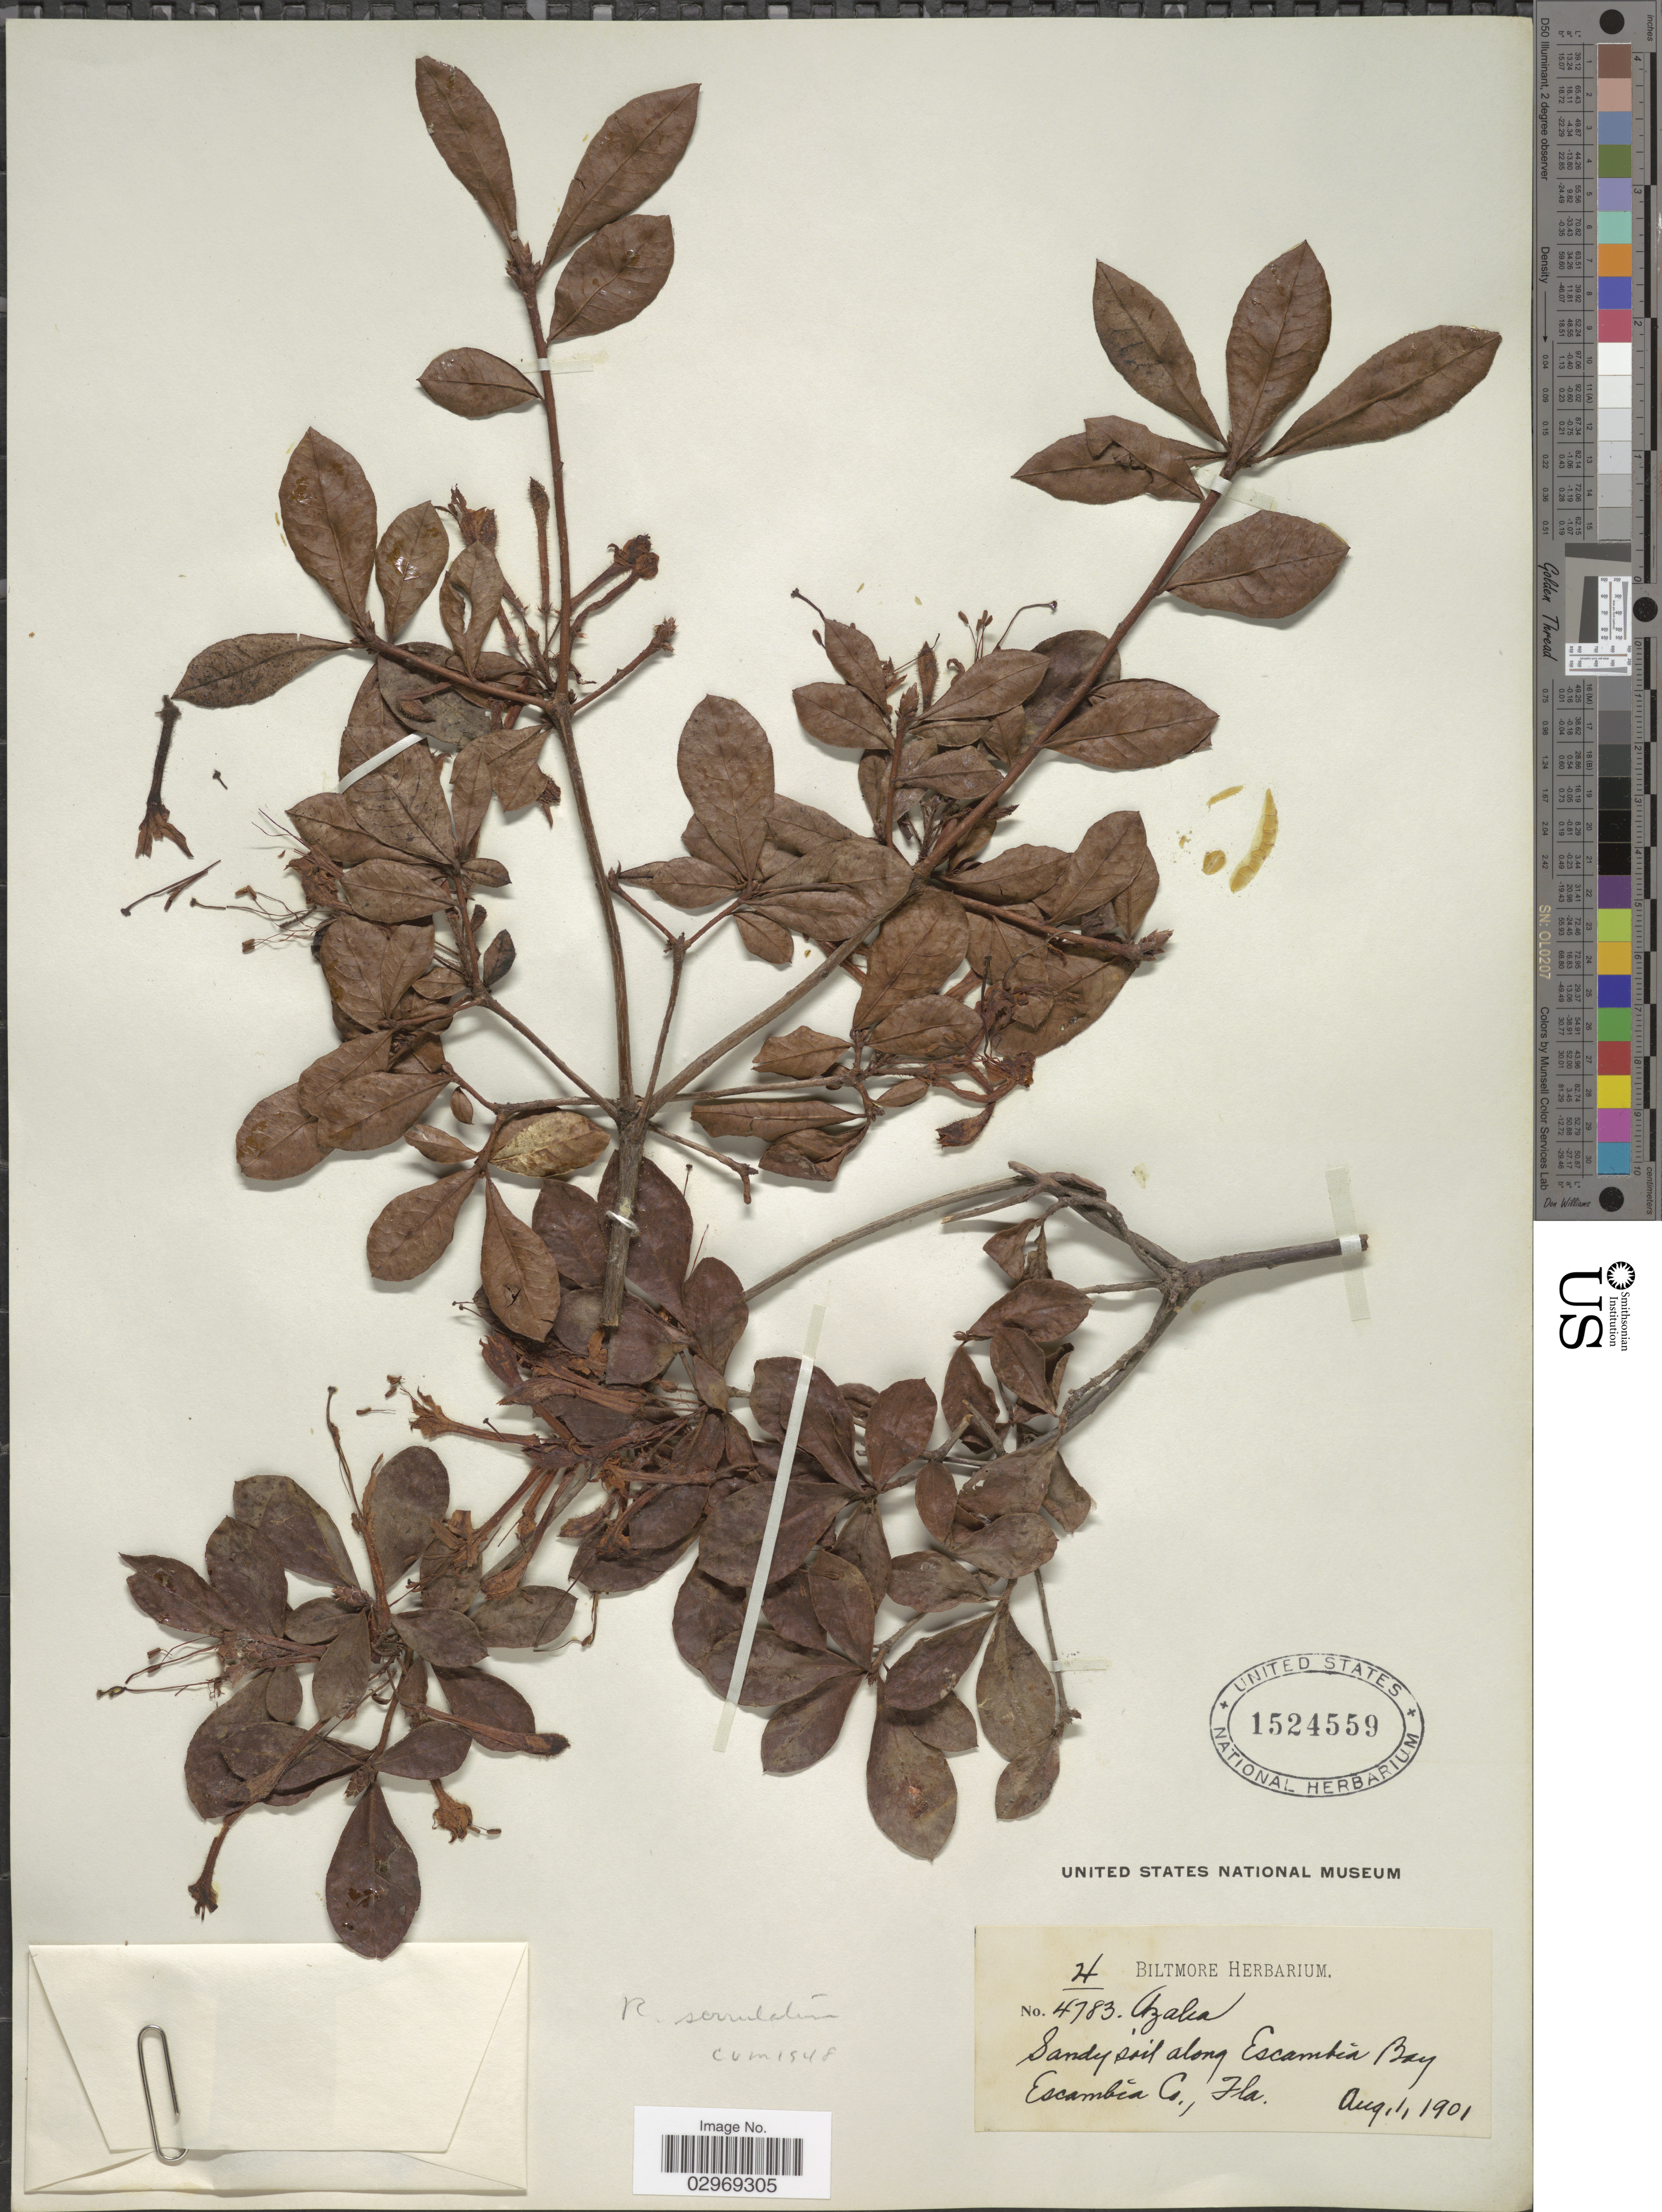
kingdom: Plantae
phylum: Tracheophyta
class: Magnoliopsida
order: Ericales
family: Ericaceae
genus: Rhododendron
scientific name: Rhododendron serrulatum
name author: (Small) Millais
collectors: ex herb. Biltmore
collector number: H/4783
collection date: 1901-08-01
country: United States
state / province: Florida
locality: Sandy soil along Escambia Bay, Escambia Co.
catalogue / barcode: US 1524559